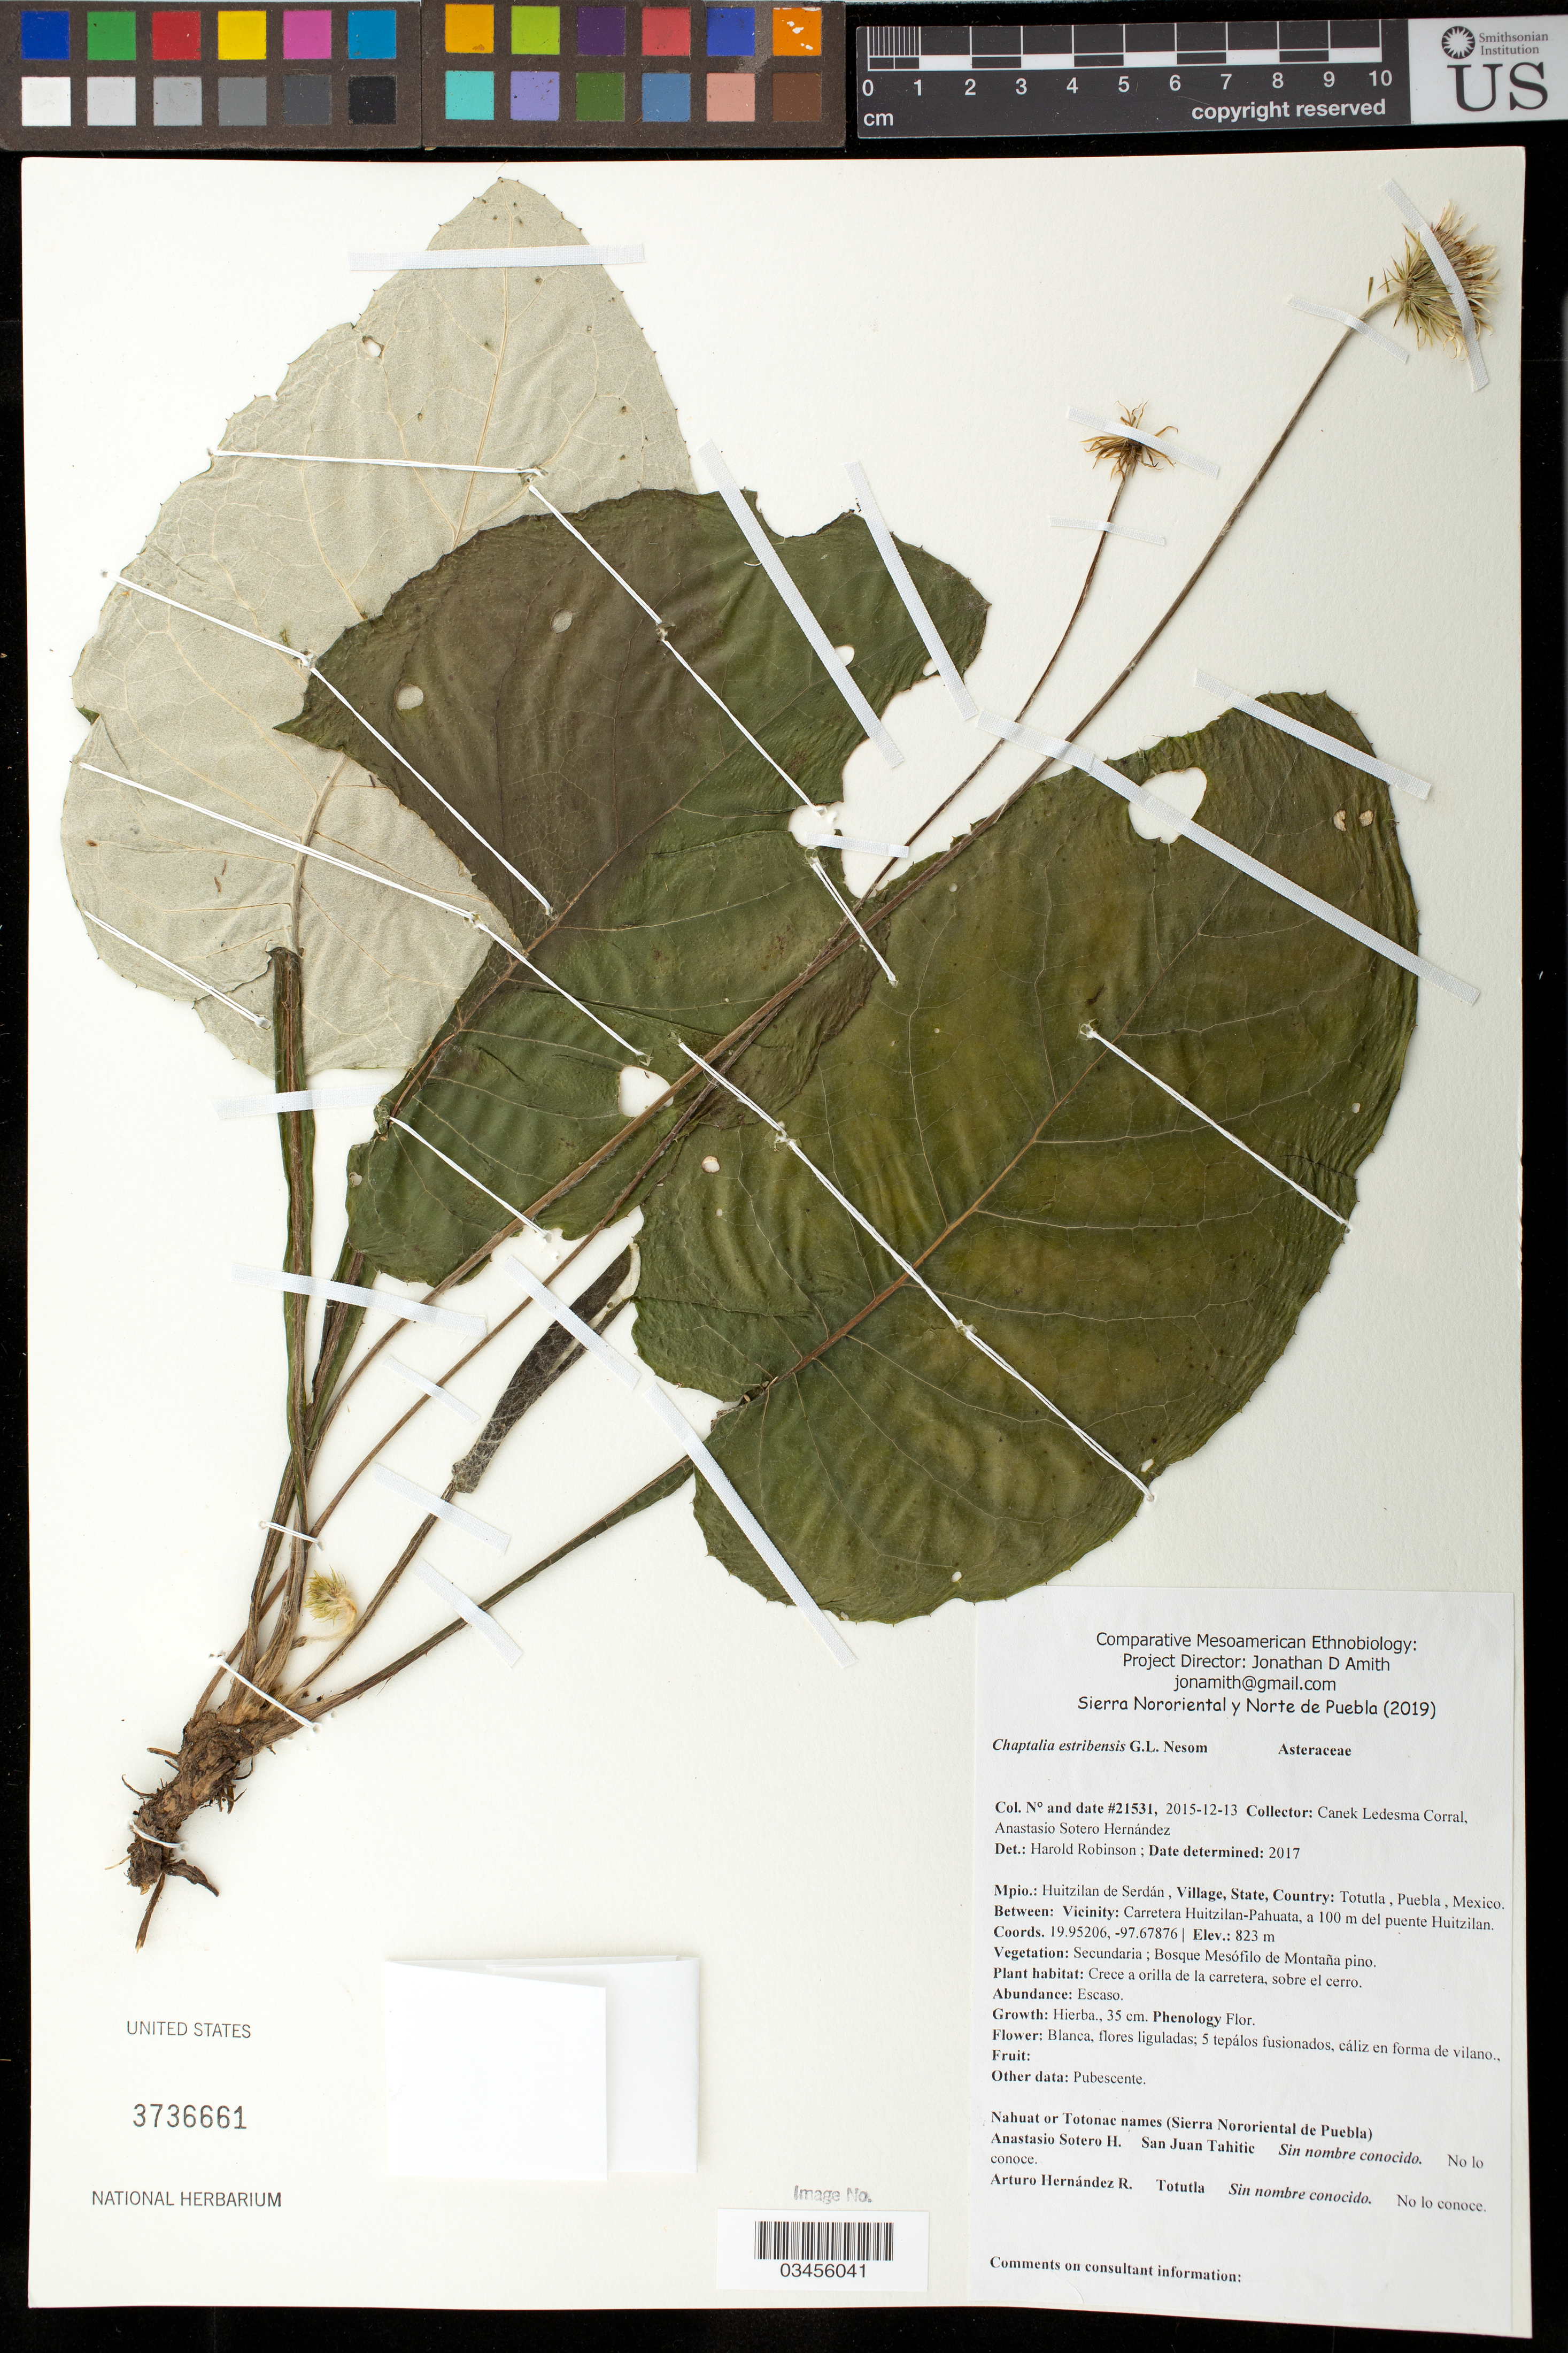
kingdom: Plantae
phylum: Tracheophyta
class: Magnoliopsida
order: Asterales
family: Asteraceae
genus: Chaptalia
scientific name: Chaptalia estribensis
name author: G.L. Nesom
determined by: Robinson, Harold E., (US)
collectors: Canek Ledesma C. & A. Sotero H.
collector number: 21531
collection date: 2015-12-13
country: México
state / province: Puebla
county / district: Huitzilan de Serdán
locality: PUEBLO: Totutla; LOCALIDAD EXACTA: Carretera Huitzilan-Pahuata, a 100 m del puente Huitzilan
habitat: Bosque mesófilo de montaña pino | Crece a orilla de la carretera, sobre el cerro.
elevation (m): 823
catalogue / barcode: US 3736661